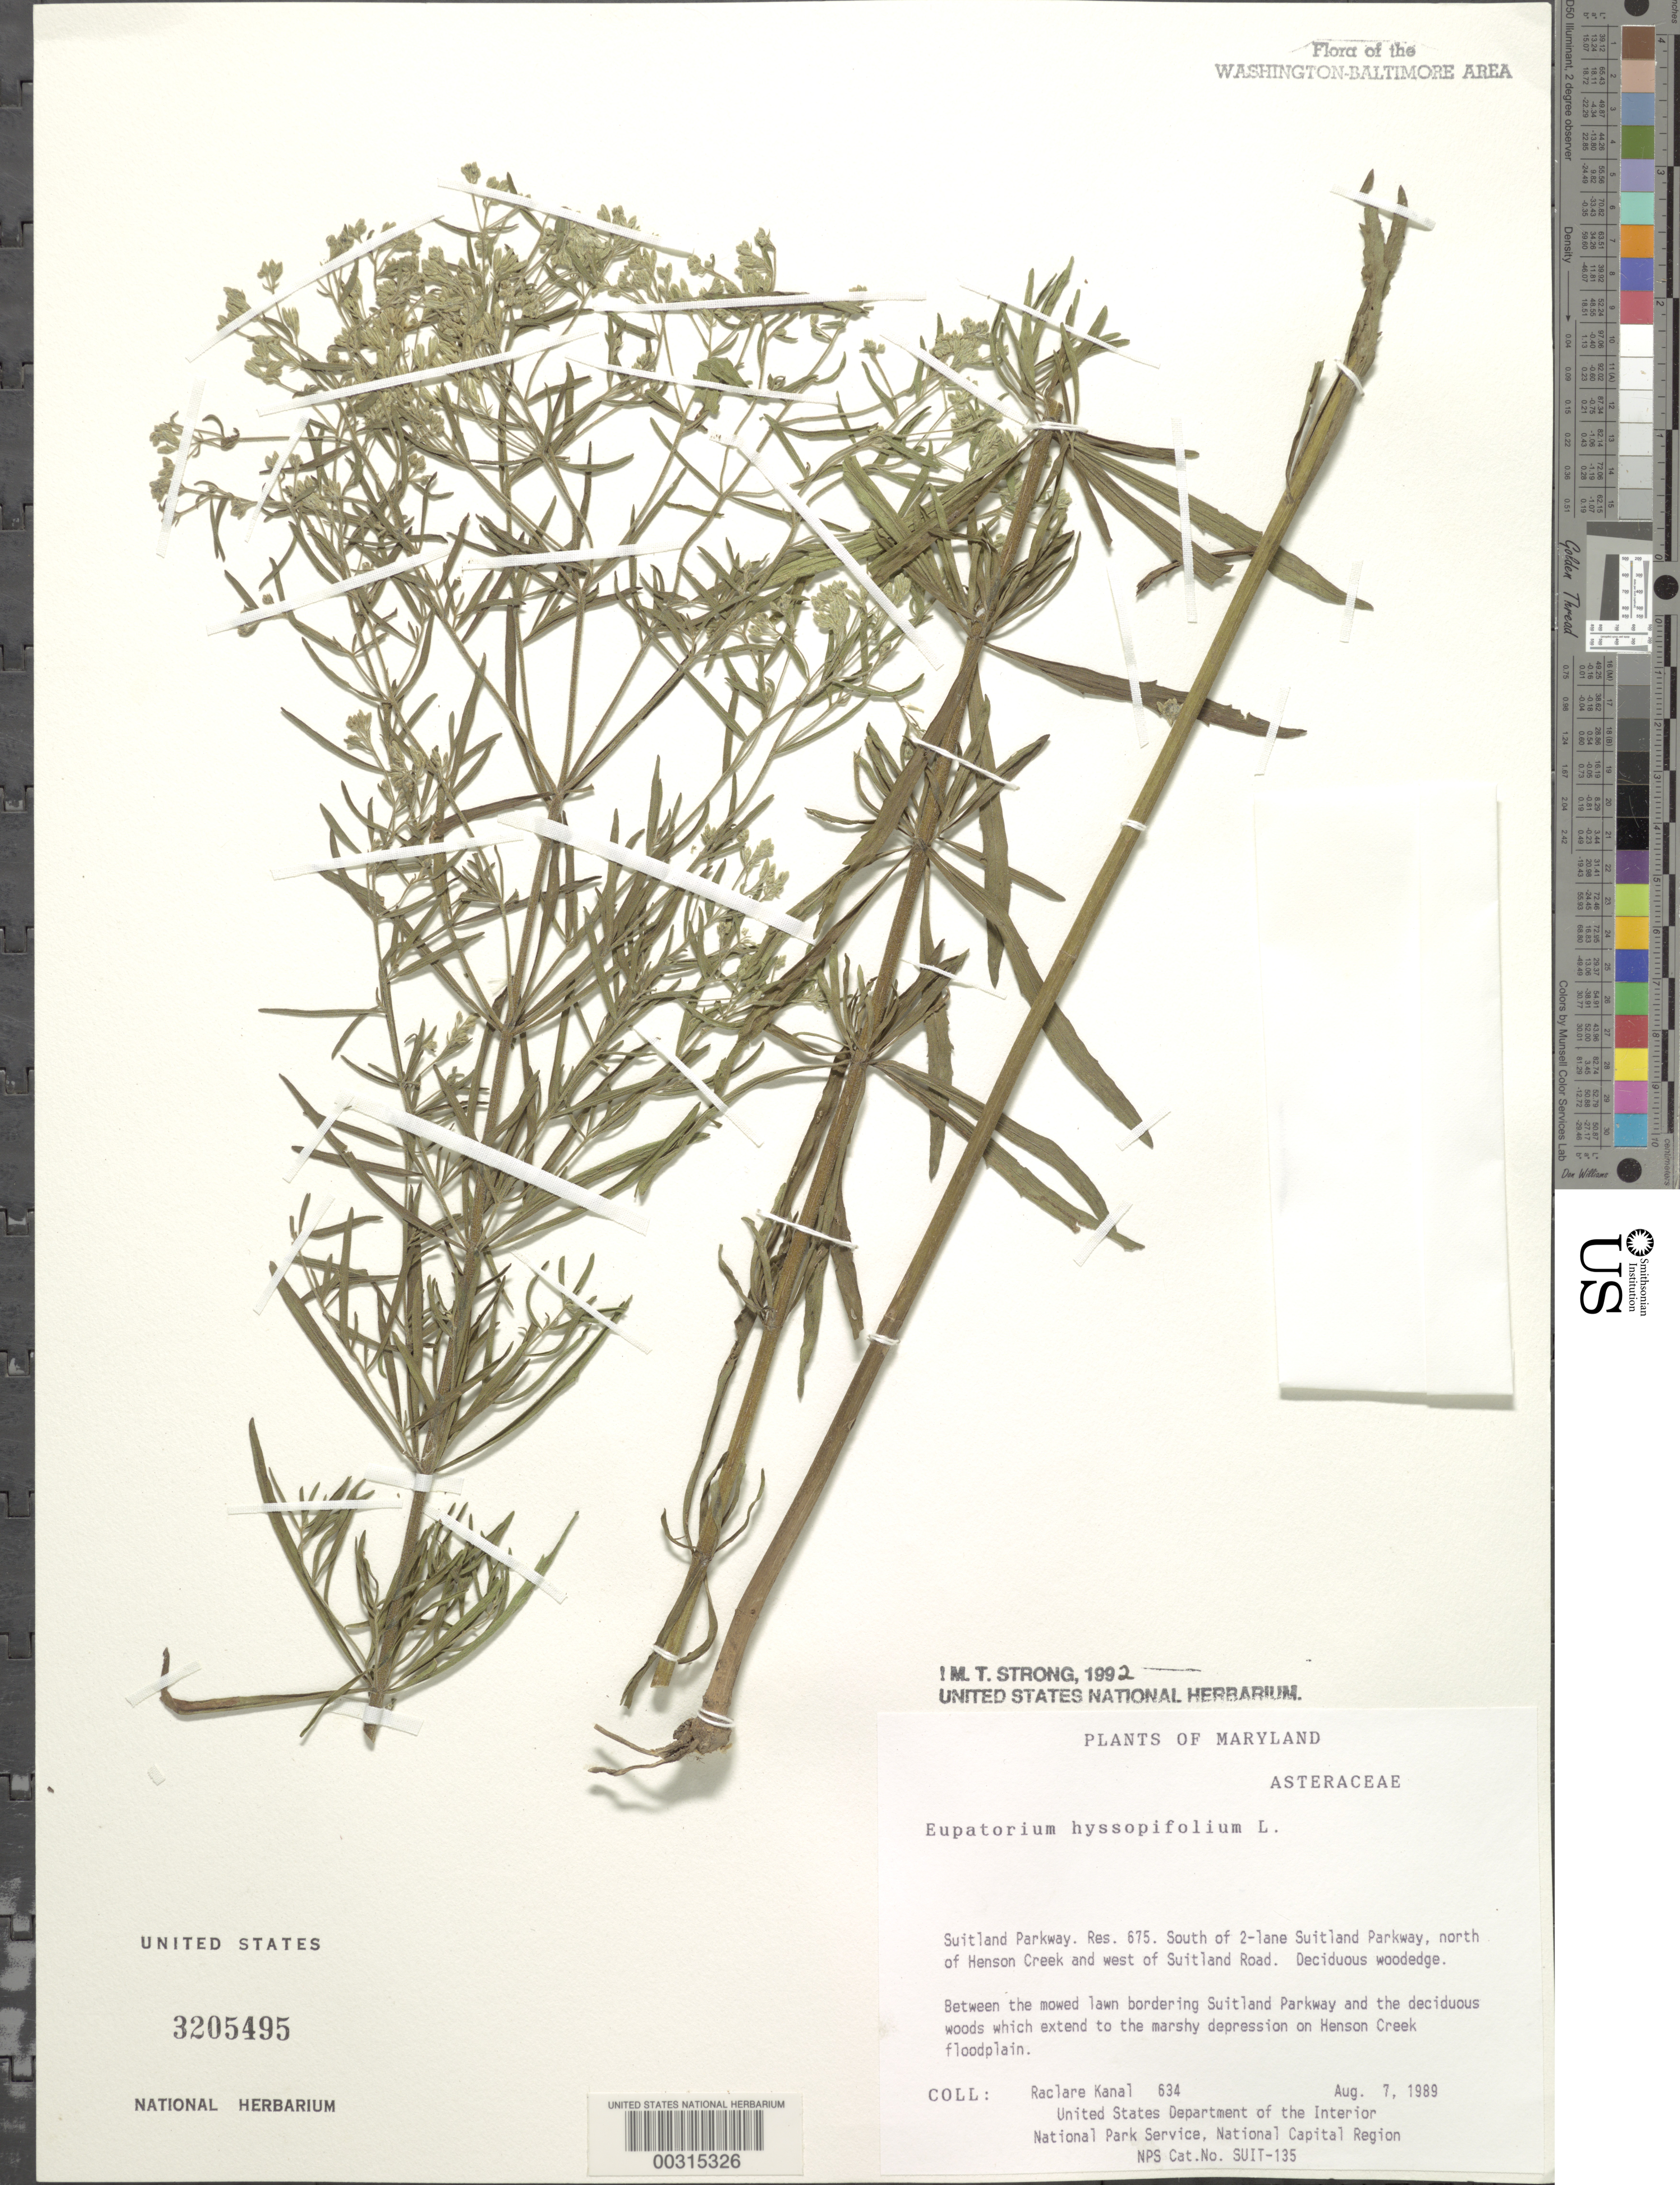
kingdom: Plantae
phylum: Tracheophyta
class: Magnoliopsida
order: Asterales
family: Asteraceae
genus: Eupatorium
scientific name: Eupatorium hyssopifolium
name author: L.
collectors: R. Kanal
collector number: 634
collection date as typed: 07 Aug 1989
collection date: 1989-08-07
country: United States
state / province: Maryland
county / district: Prince George's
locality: Suitland Parkway, Res. 675, Suitland Parkway, N of Henson Creek and W of Suitland Road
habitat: Deciduous woodedge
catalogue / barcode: US 3205495